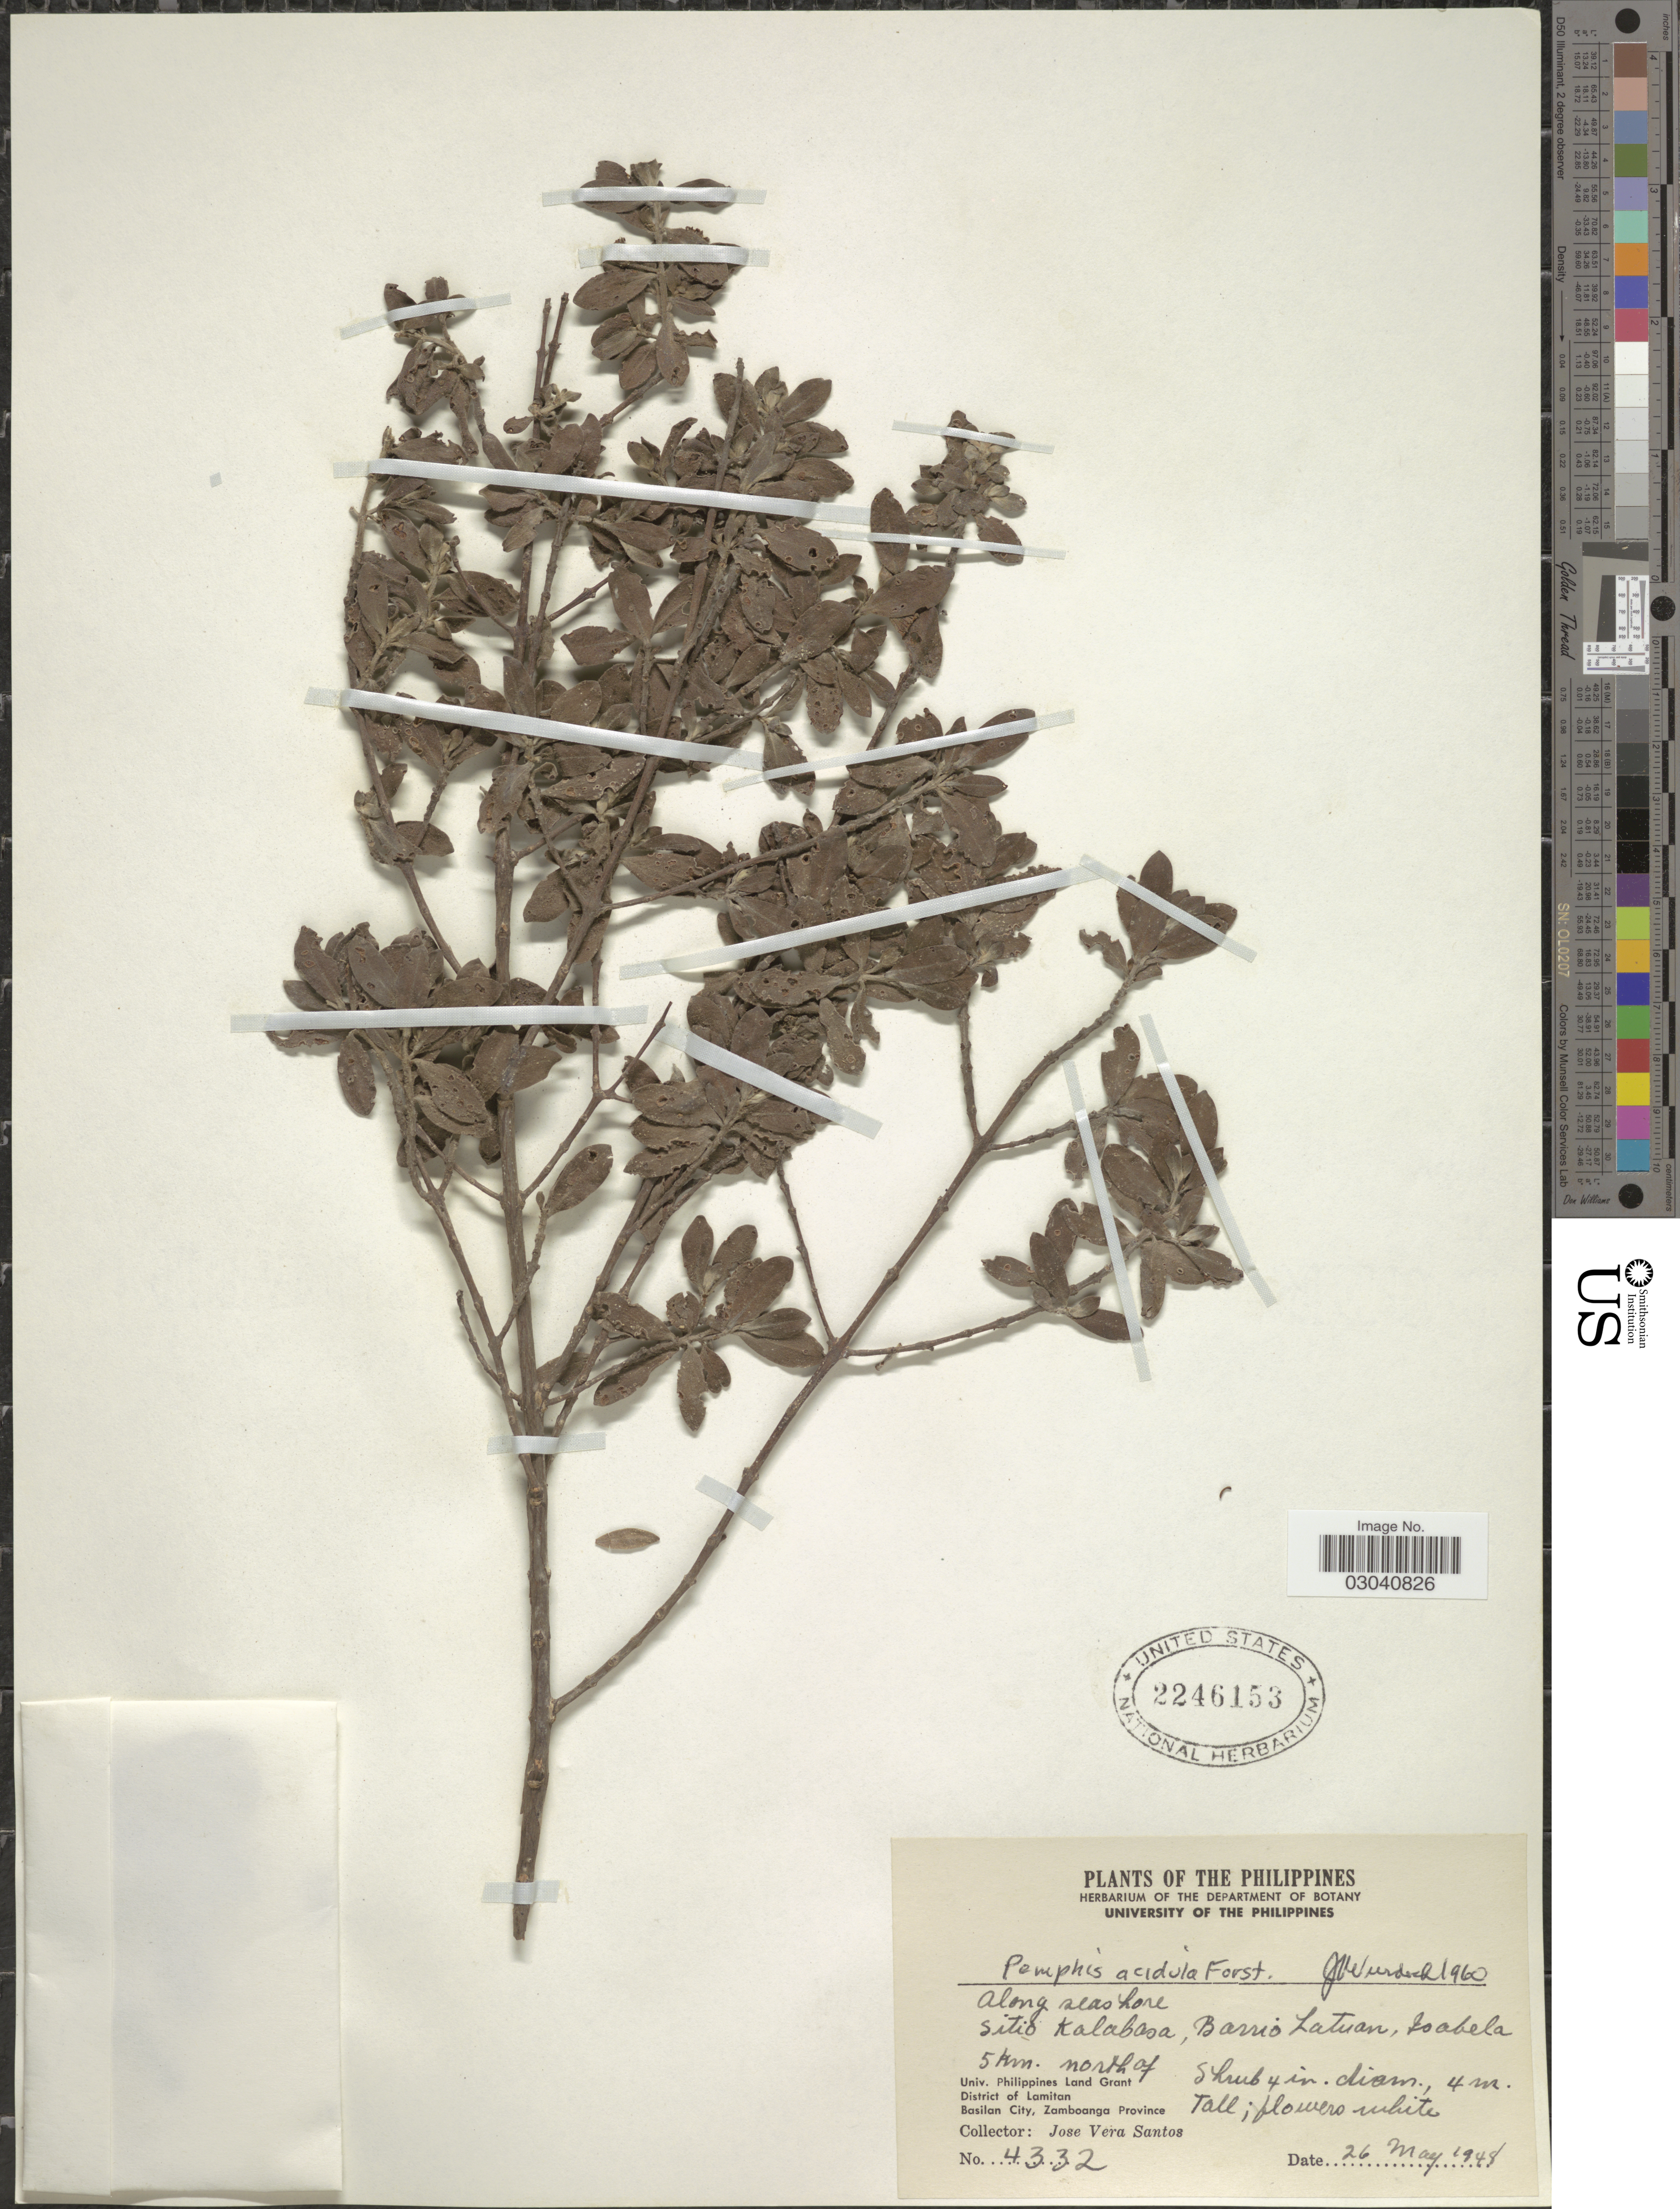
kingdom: Plantae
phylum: Tracheophyta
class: Magnoliopsida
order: Myrtales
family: Lythraceae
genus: Pemphis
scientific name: Pemphis acidula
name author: J.R. Forst. & G. Forst.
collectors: J. V. Santos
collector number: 4332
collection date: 1948-05-26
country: Philippines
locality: Along seashore, Sitio Kalabasa, Barrio Latuan, Isabela. 5 Km. north of Univ. Philippines Land Grant District of Lamitan. Basilan City, Zamboanga Province.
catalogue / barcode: US 2246153